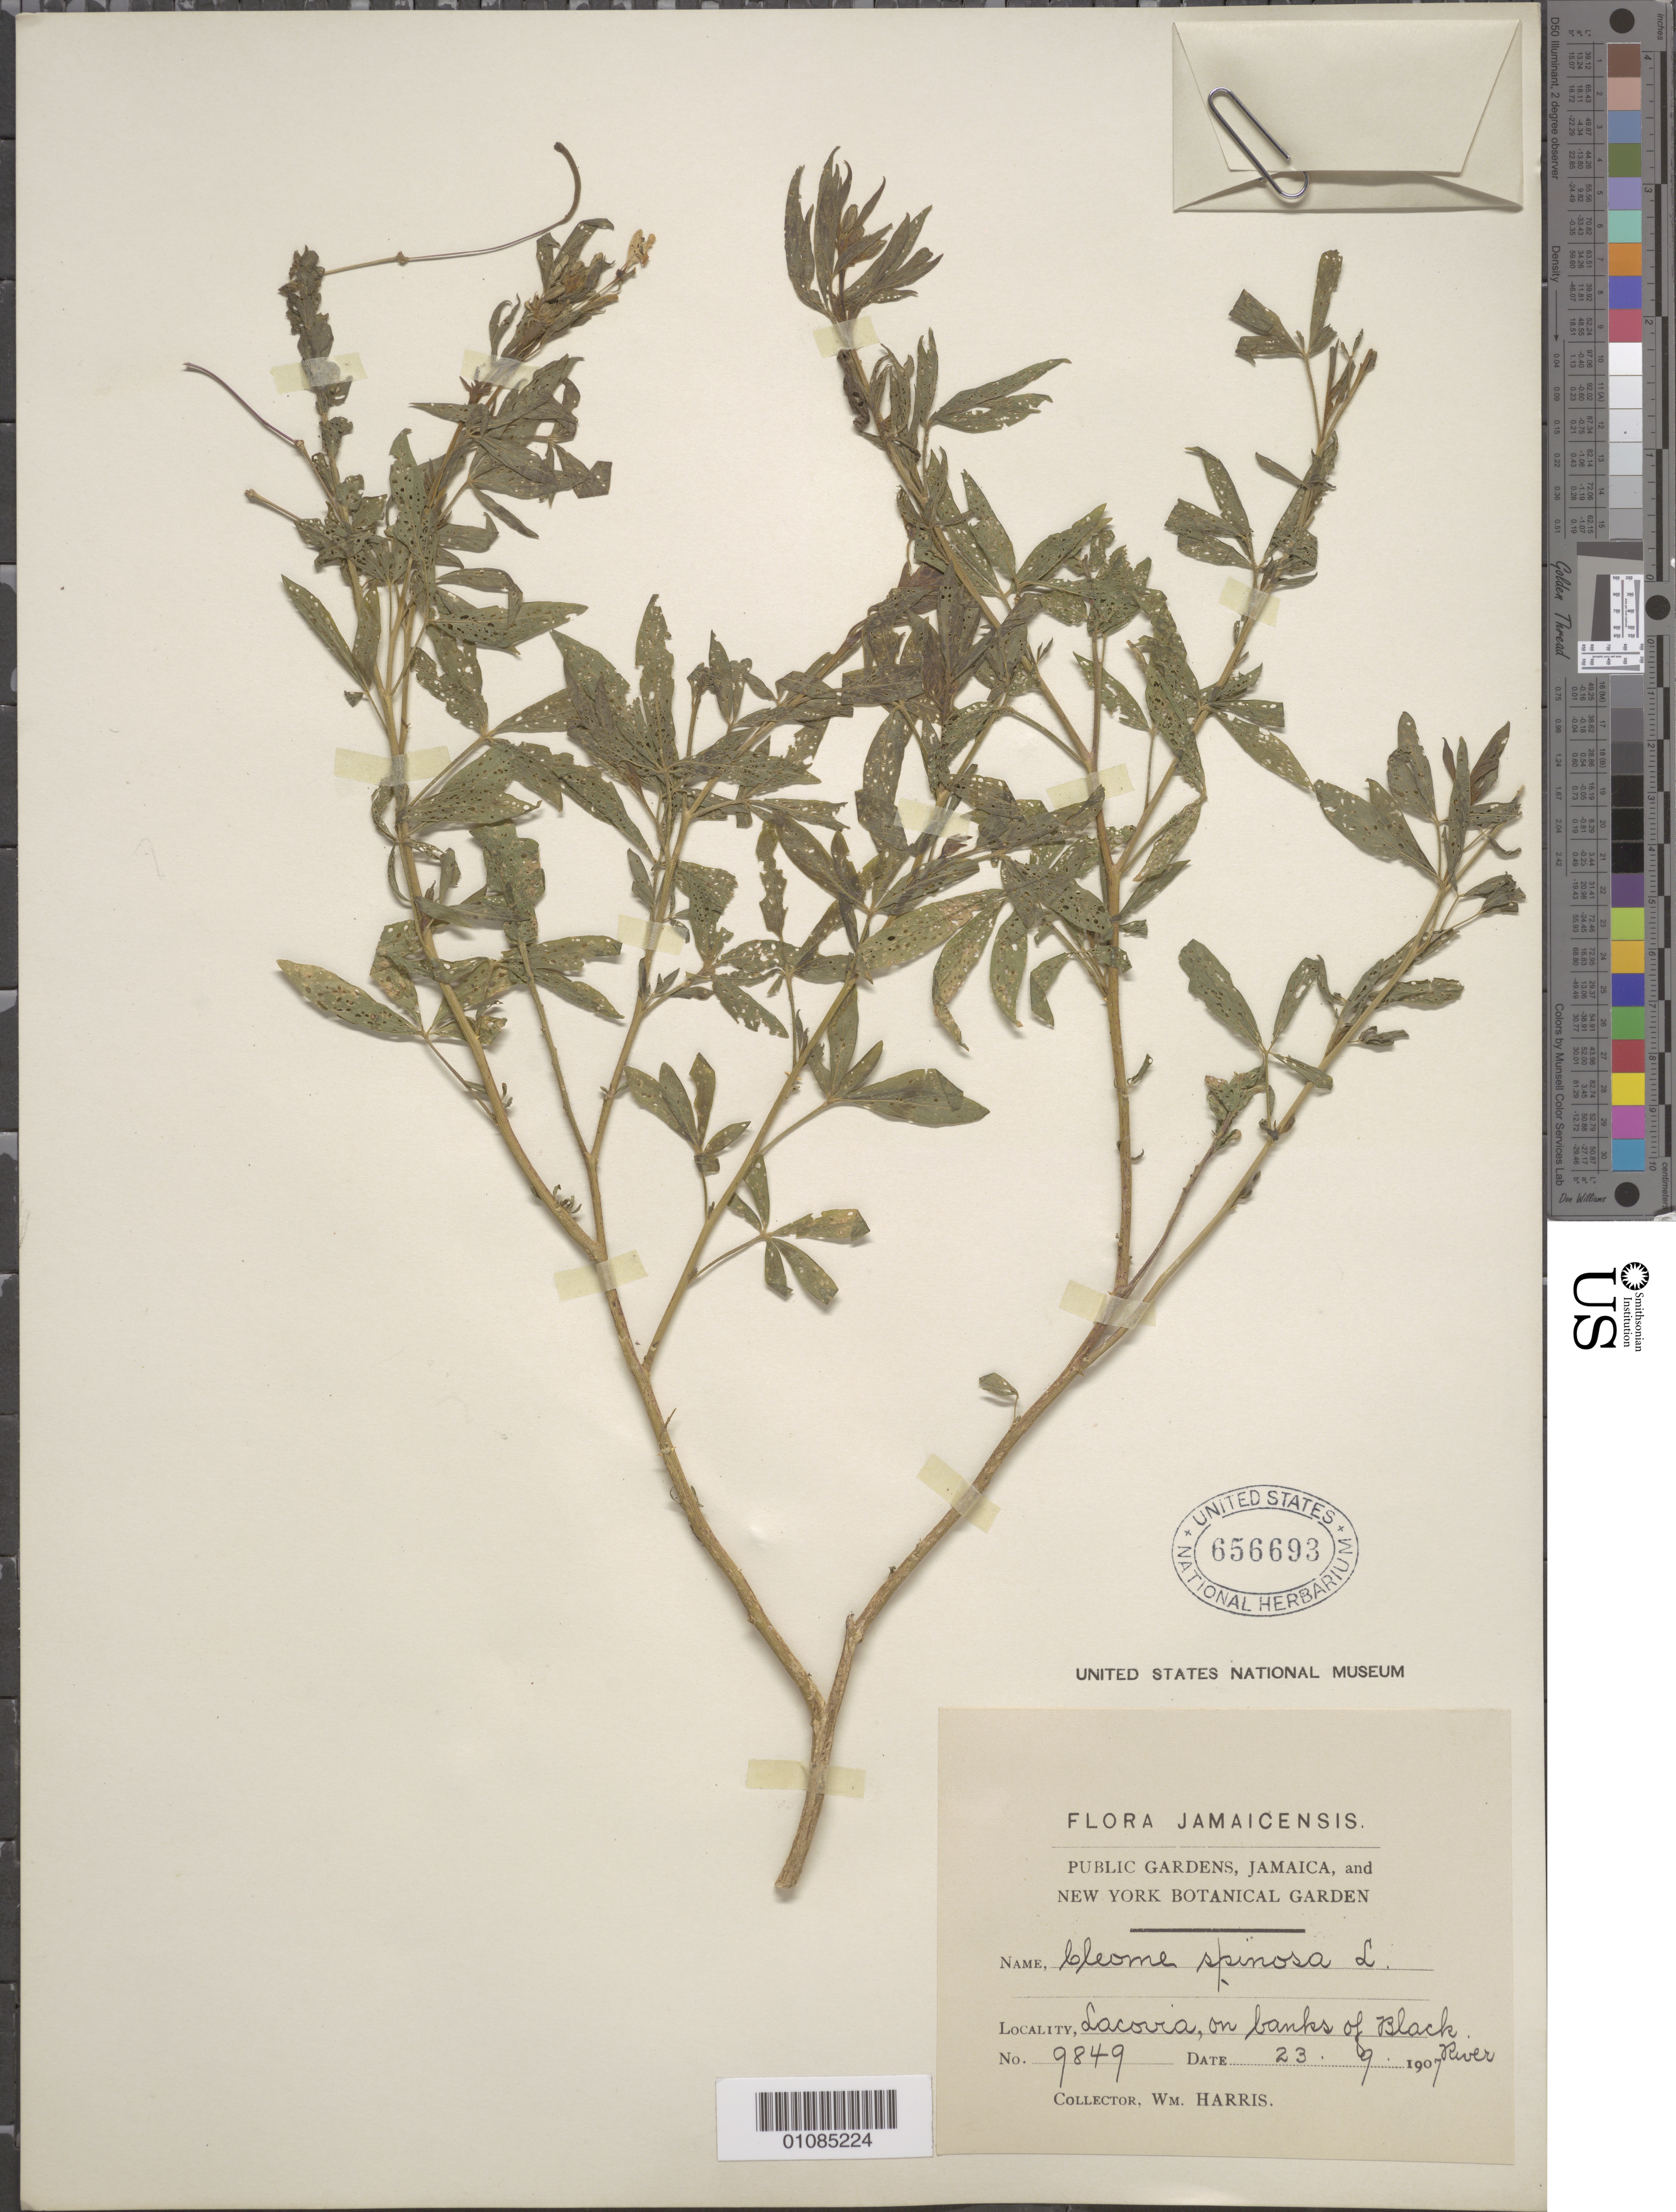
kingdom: Plantae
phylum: Tracheophyta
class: Magnoliopsida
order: Brassicales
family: Cleomaceae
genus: Tarenaya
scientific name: Tarenaya spinosa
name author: (Jacq.) Raf.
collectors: W. Harris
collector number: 9849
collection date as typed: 23 Sep 1907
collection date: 1907-09-23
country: Jamaica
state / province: Saint Elizabeth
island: Jamaica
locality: Lacovia, on banks of Black River.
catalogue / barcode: US 656693